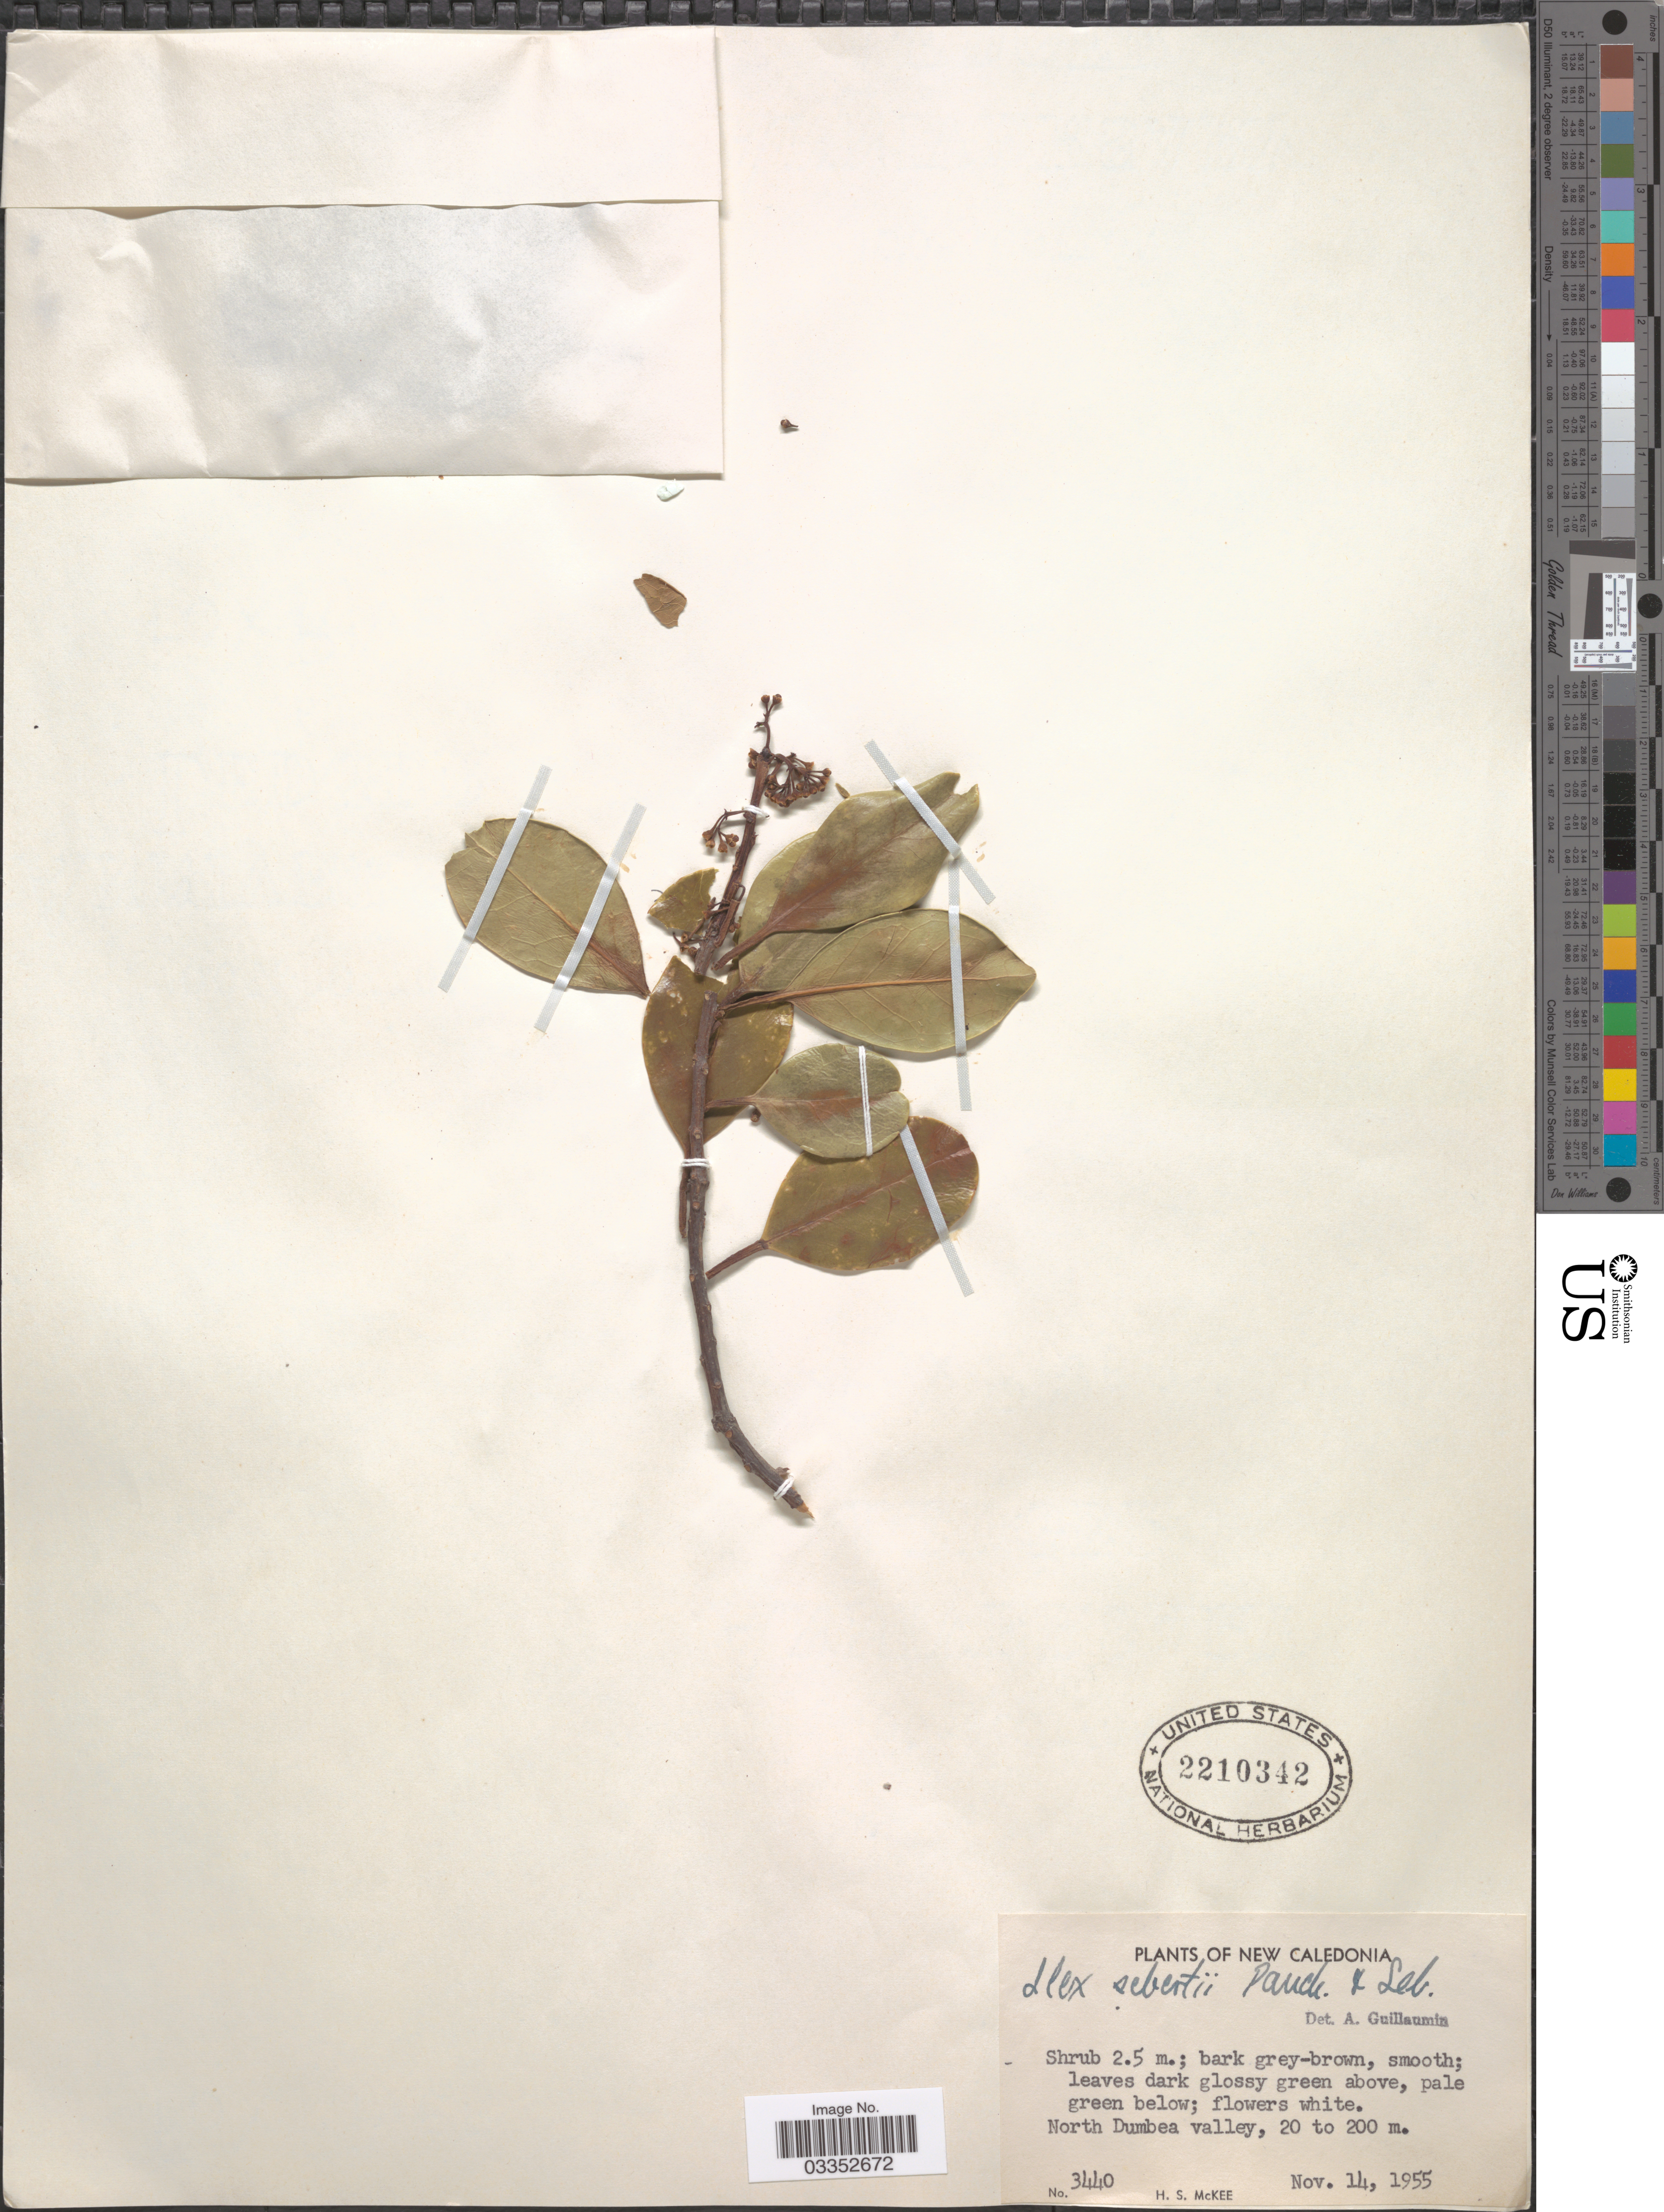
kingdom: Plantae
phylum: Tracheophyta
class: Magnoliopsida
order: Aquifoliales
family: Aquifoliaceae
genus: Ilex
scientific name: Ilex sebertii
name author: Pancher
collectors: H. S. McKee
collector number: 3440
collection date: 1955-11-14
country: New Caledonia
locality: North Dumbea valley.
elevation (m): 20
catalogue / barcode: US 2210342